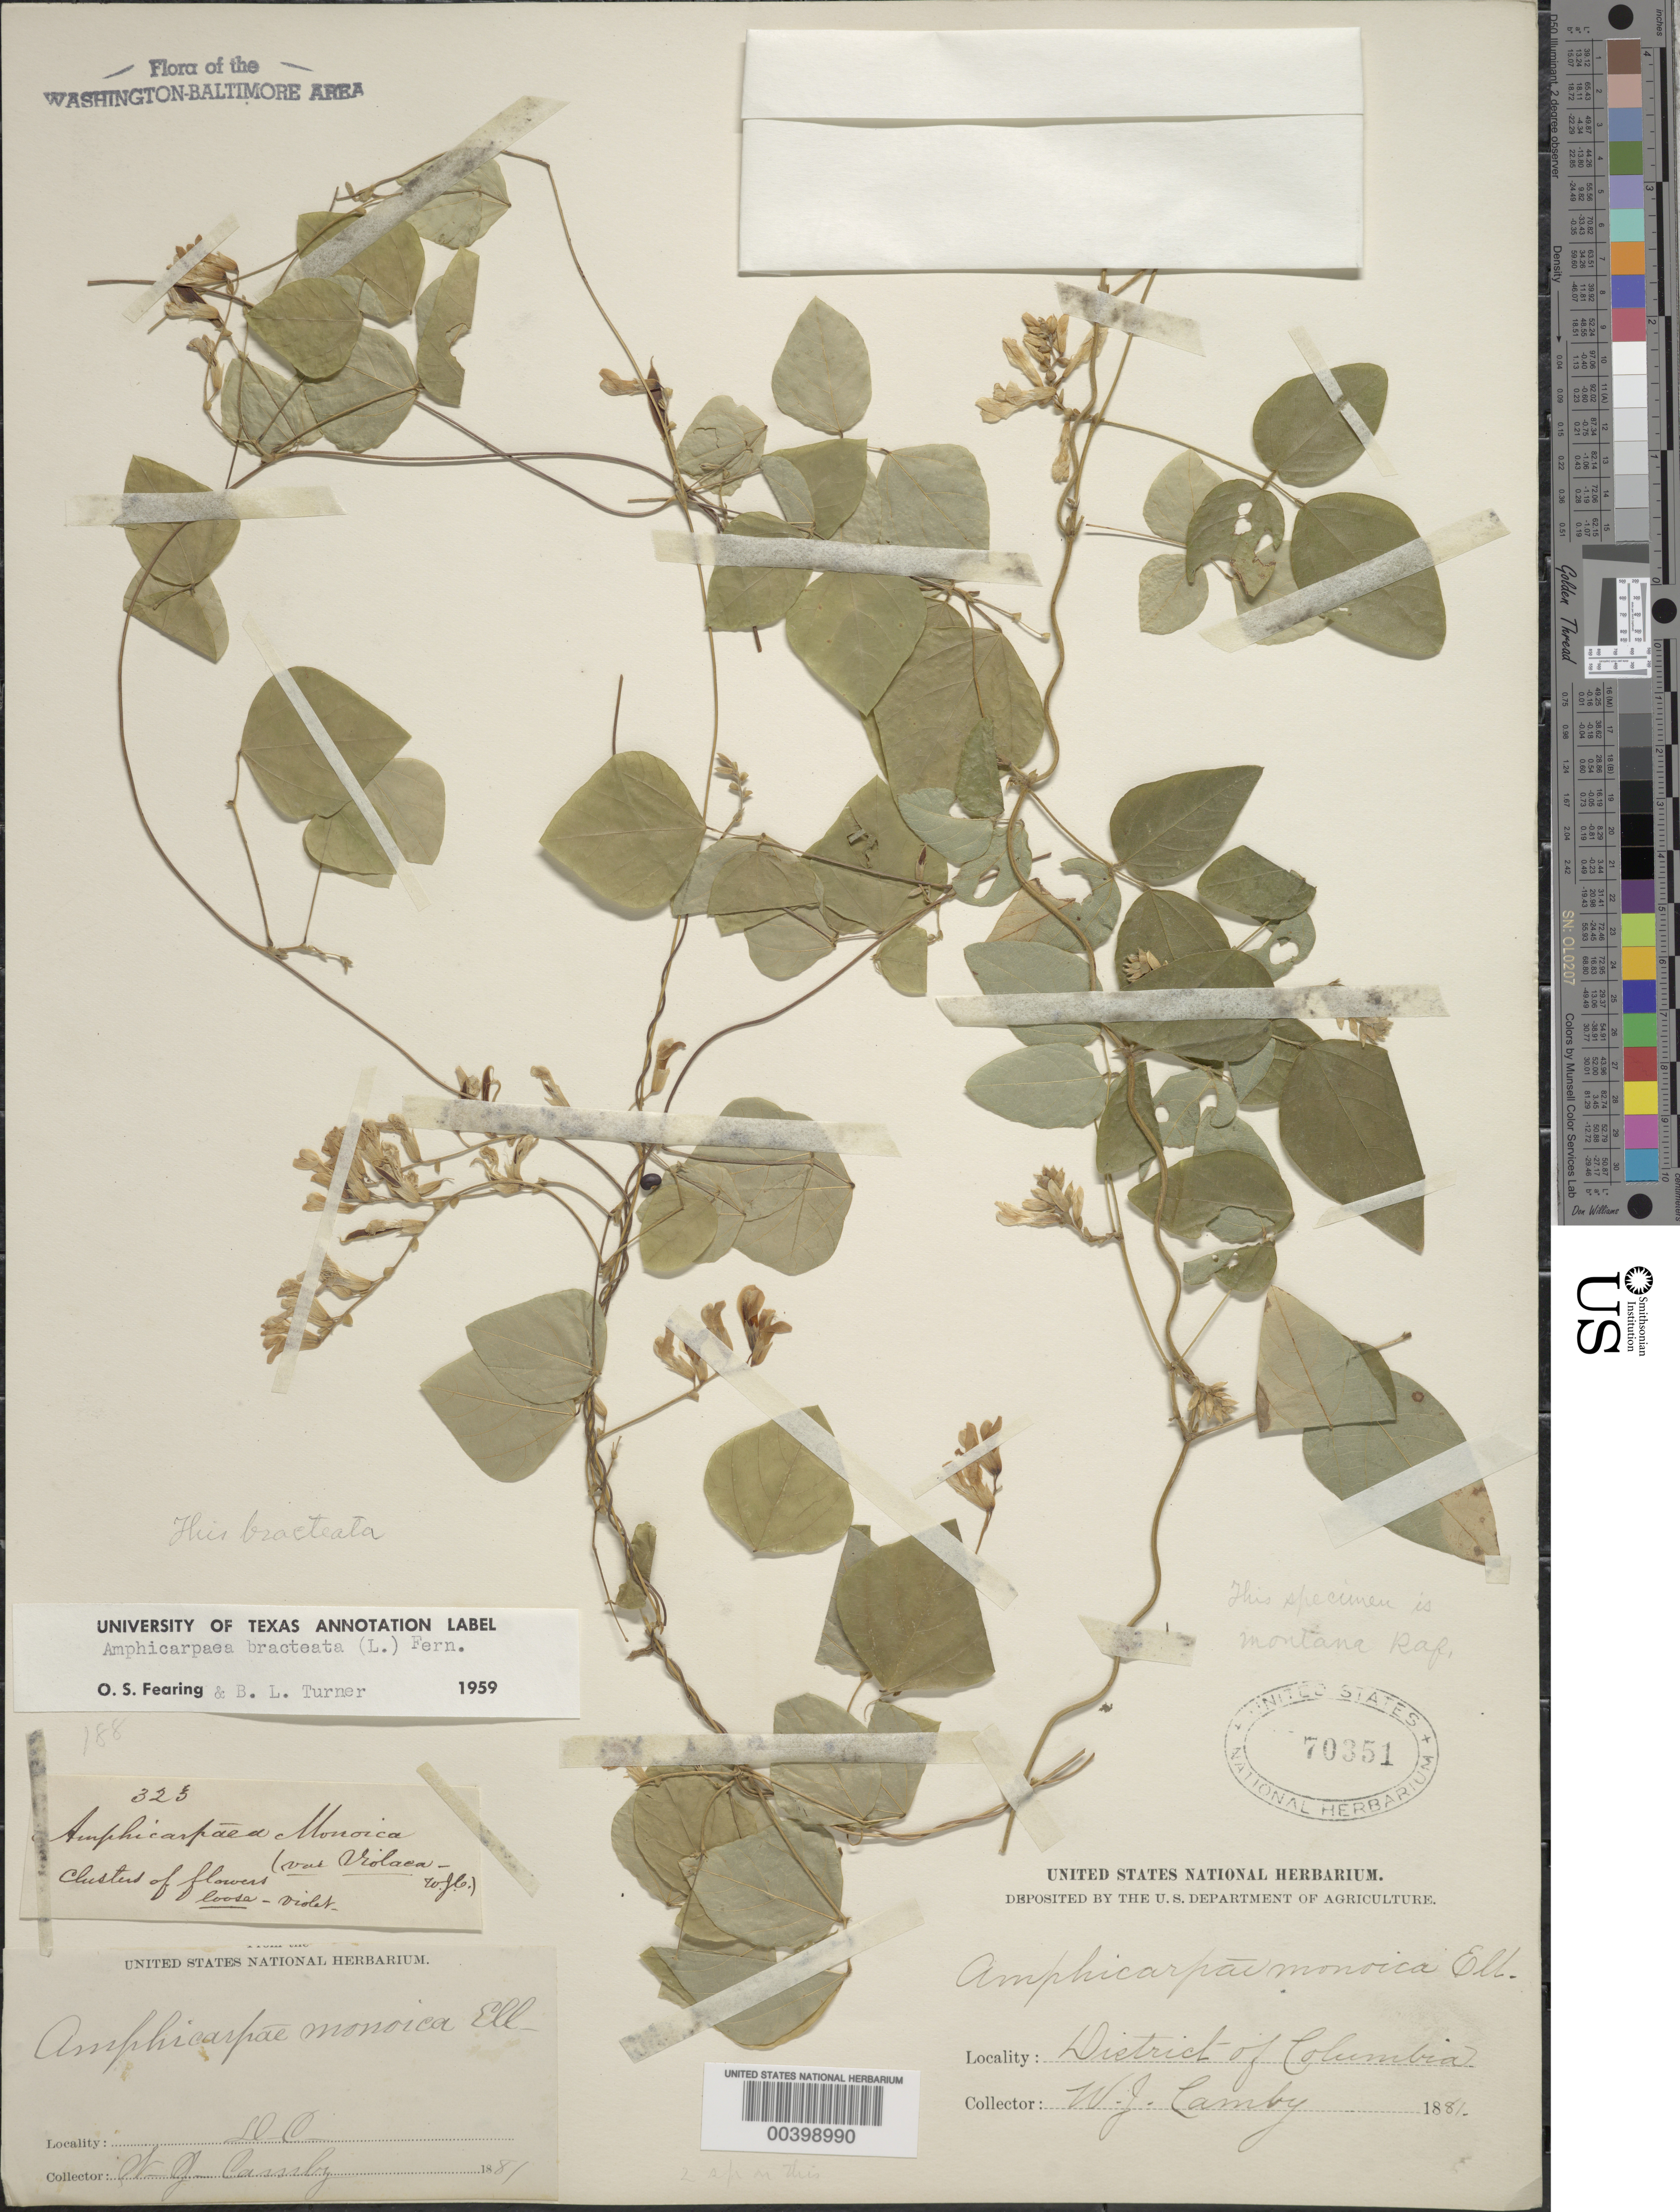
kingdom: Plantae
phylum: Tracheophyta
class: Magnoliopsida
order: Fabales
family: Fabaceae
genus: Amphicarpaea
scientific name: Amphicarpaea bracteata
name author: (L.) Fernald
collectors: W. Canby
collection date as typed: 1881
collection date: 1881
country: United States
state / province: District of Columbia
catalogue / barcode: US 70351